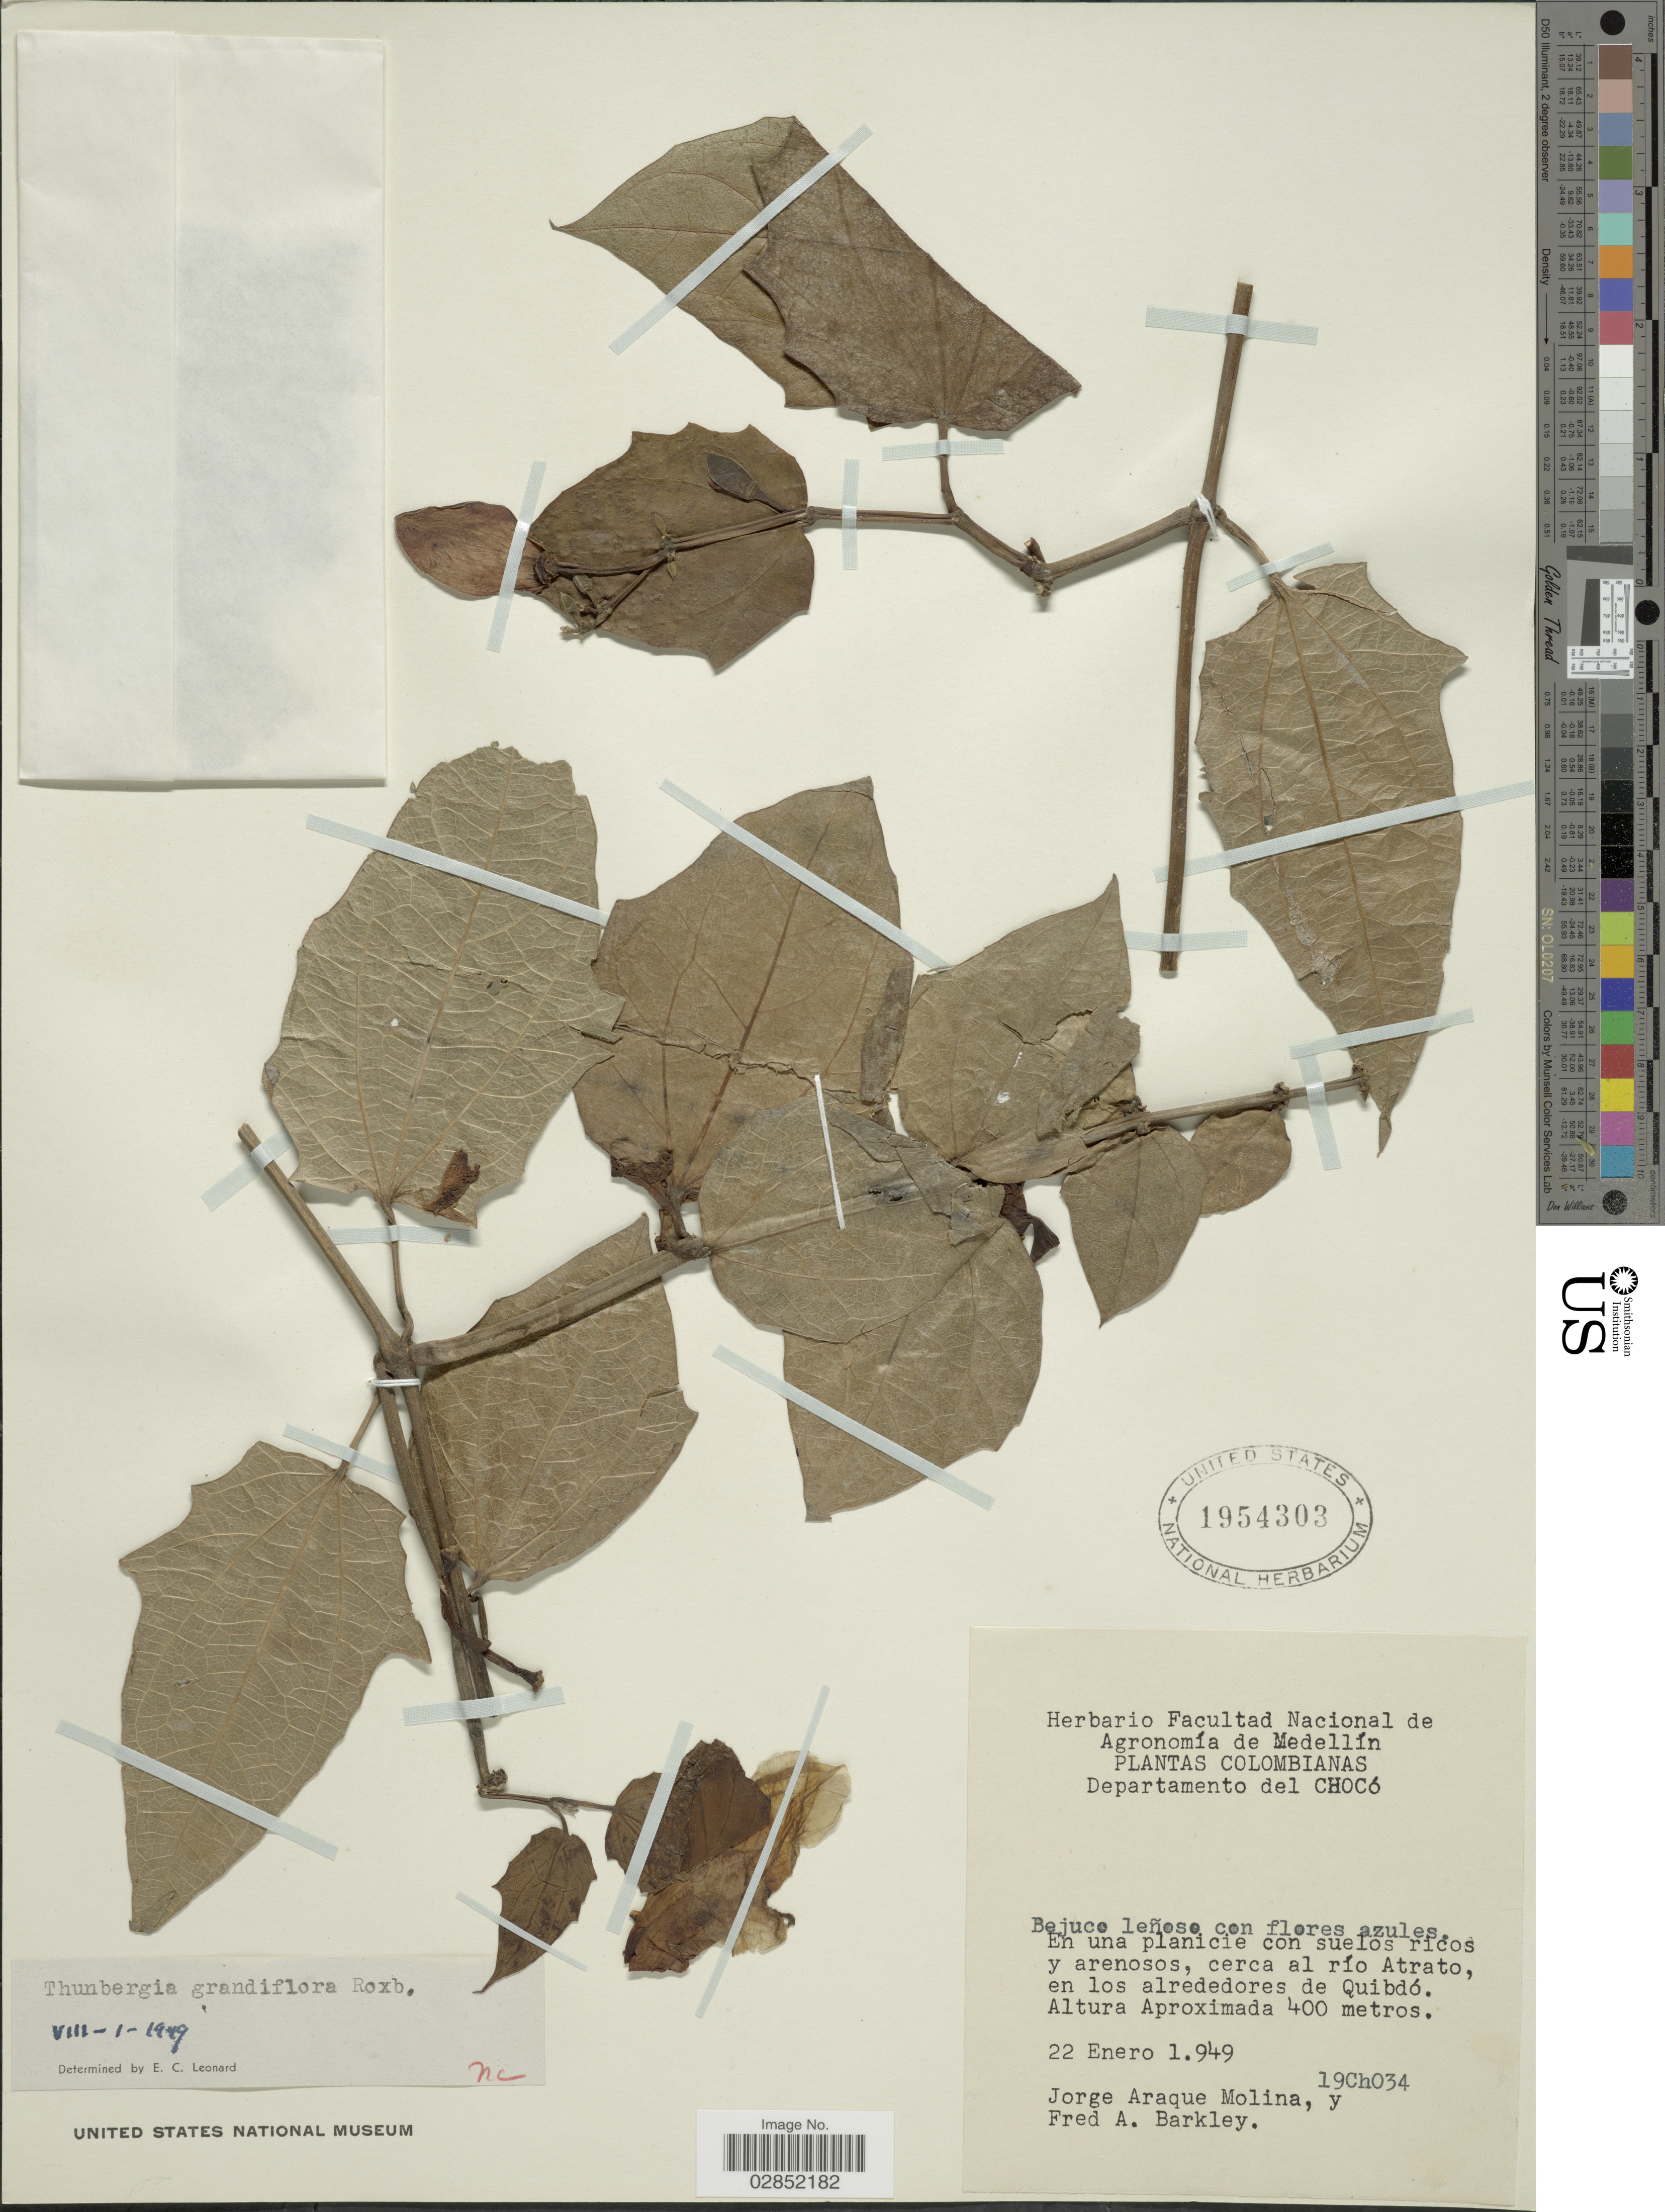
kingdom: Plantae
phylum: Tracheophyta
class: Magnoliopsida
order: Lamiales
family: Acanthaceae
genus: Thunbergia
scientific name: Thunbergia grandiflora 'Alba'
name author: (Roxb. ex Rottler) Roxb.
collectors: J. A. Molina & F. A. Barkley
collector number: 19Ch034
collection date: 1949-01-22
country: Colombia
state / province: Chocó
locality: Departamento del Chocó. Cerca al río Atrato, en los alrededores de Quibdó.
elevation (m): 400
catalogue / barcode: US 1954303